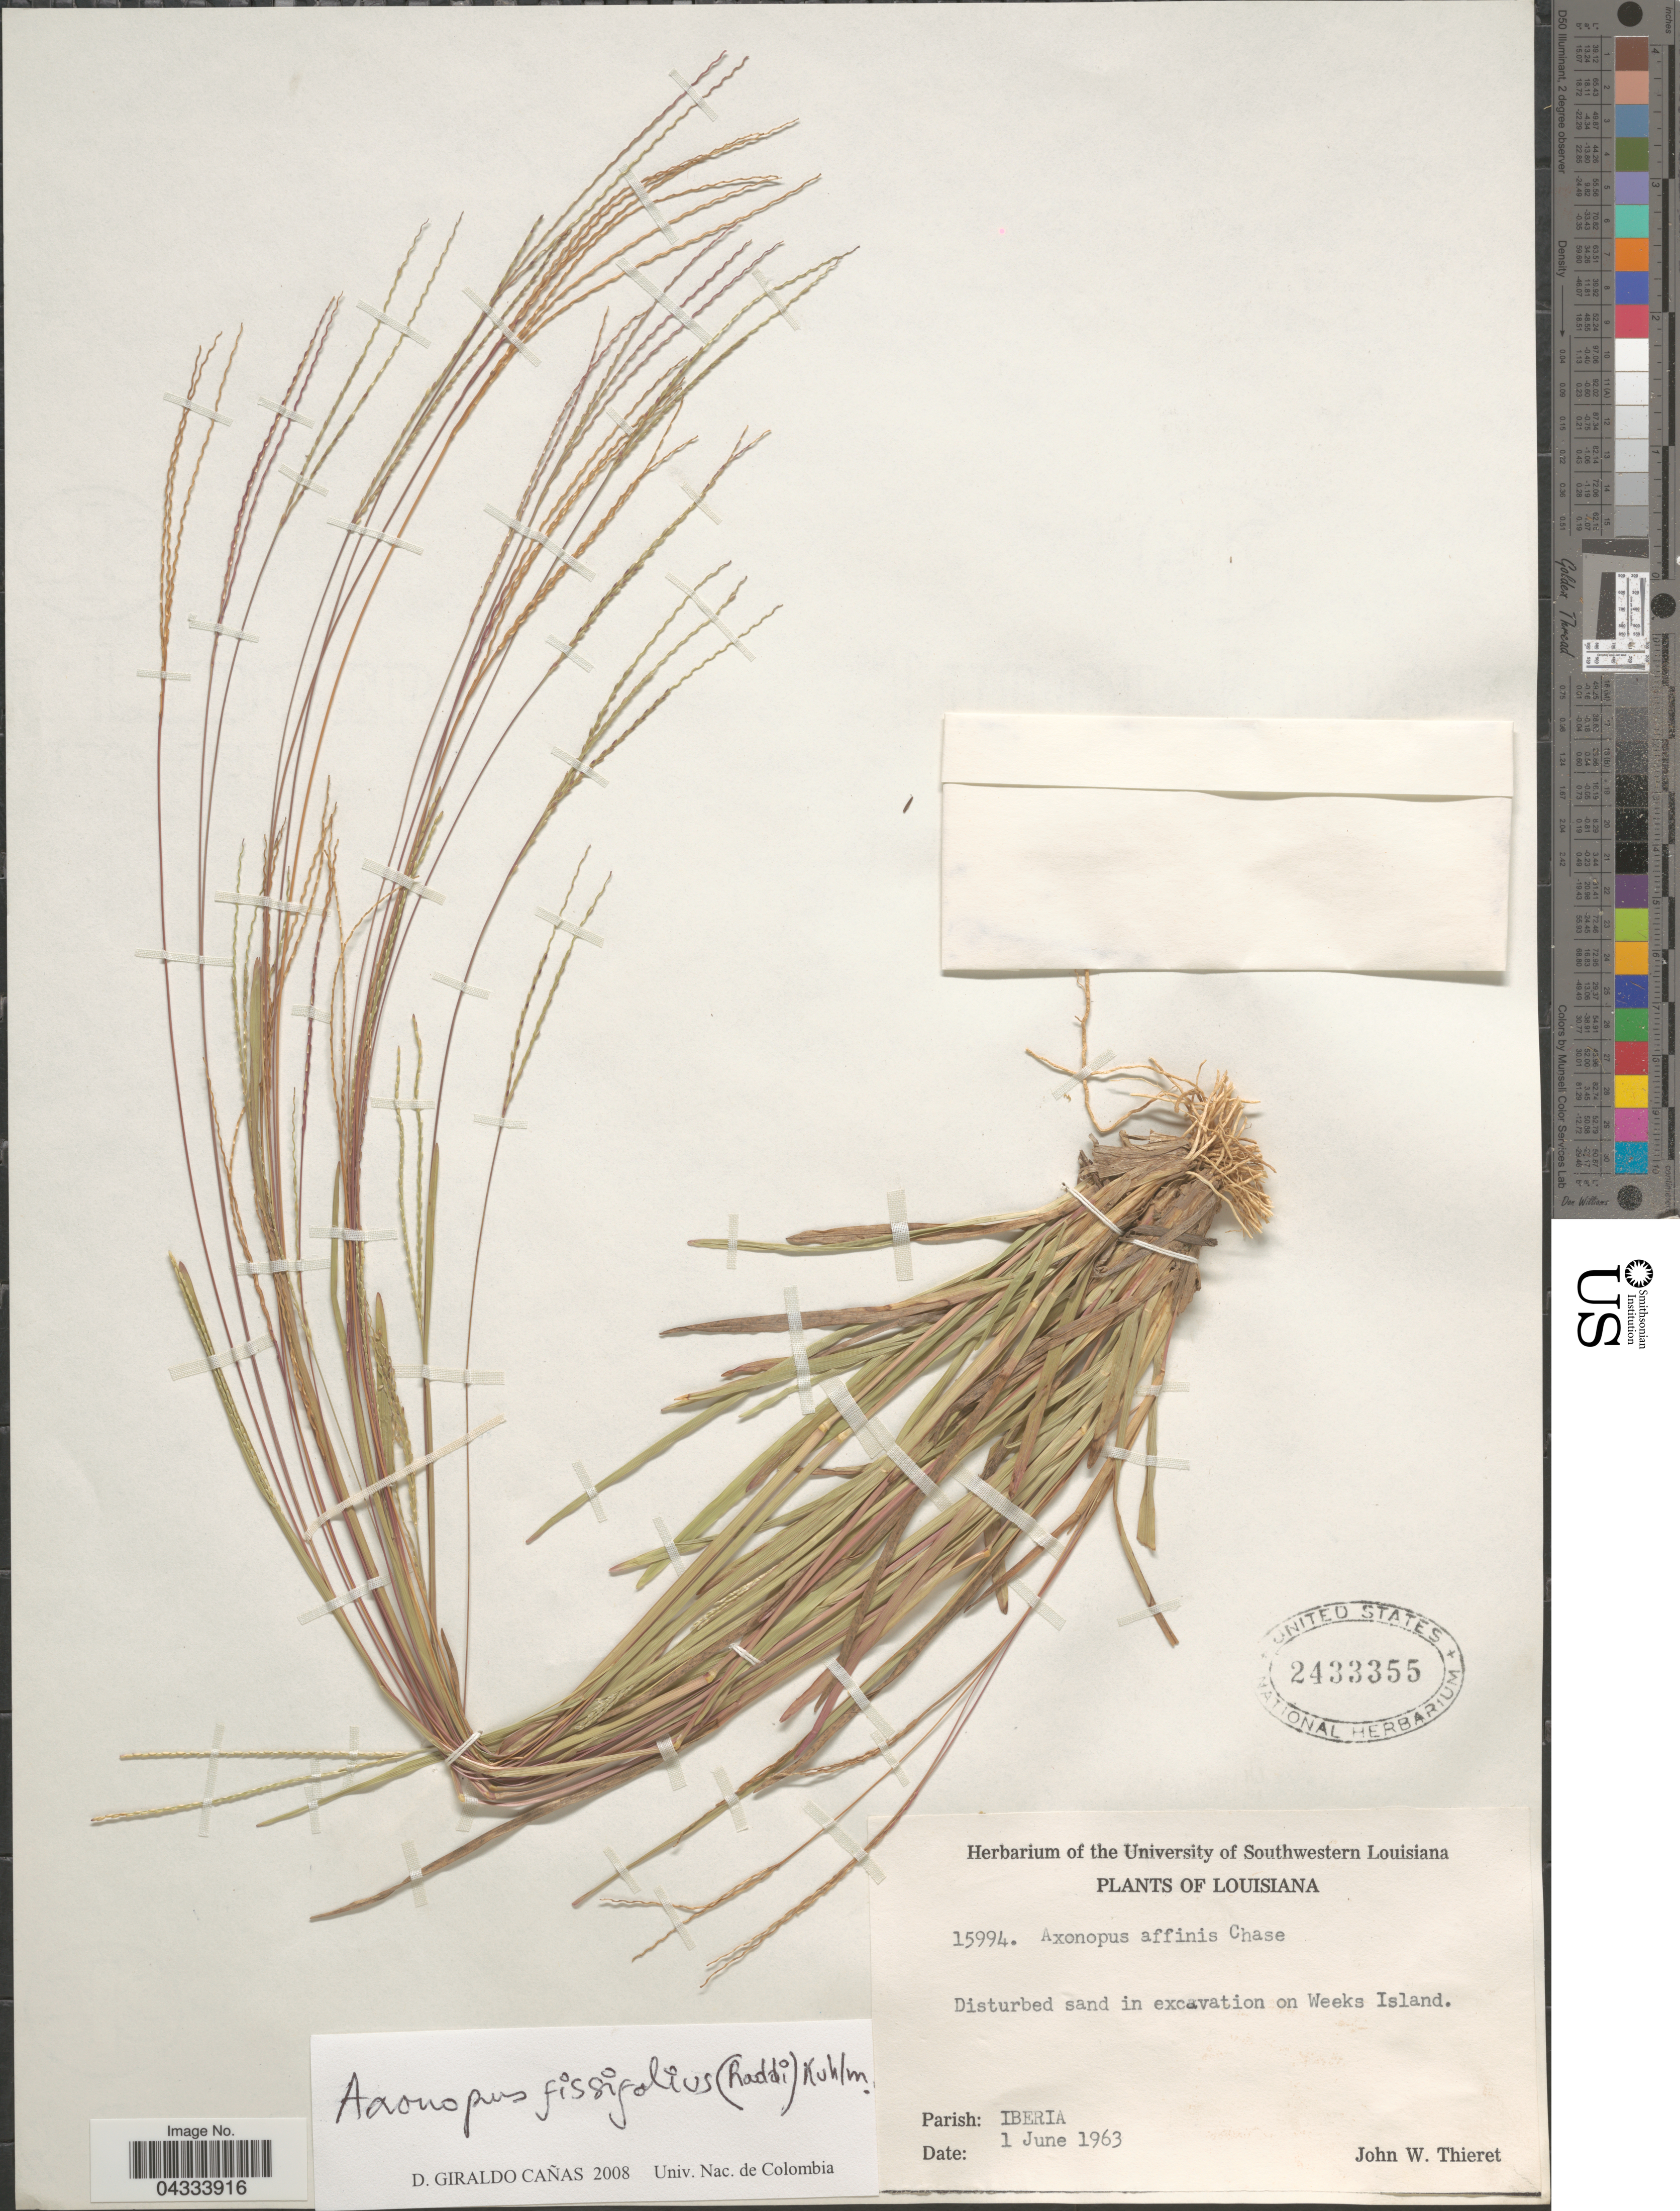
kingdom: Plantae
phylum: Tracheophyta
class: Liliopsida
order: Poales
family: Poaceae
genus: Axonopus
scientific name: Axonopus fissifolius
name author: (Raddi) Kuhlm.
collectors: J. W. Thieret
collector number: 15994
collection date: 1963-06-01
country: United States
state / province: Louisiana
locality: Disturbed sand in excavation on Weeks Island. Parish: Iberia.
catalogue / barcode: US 2433355